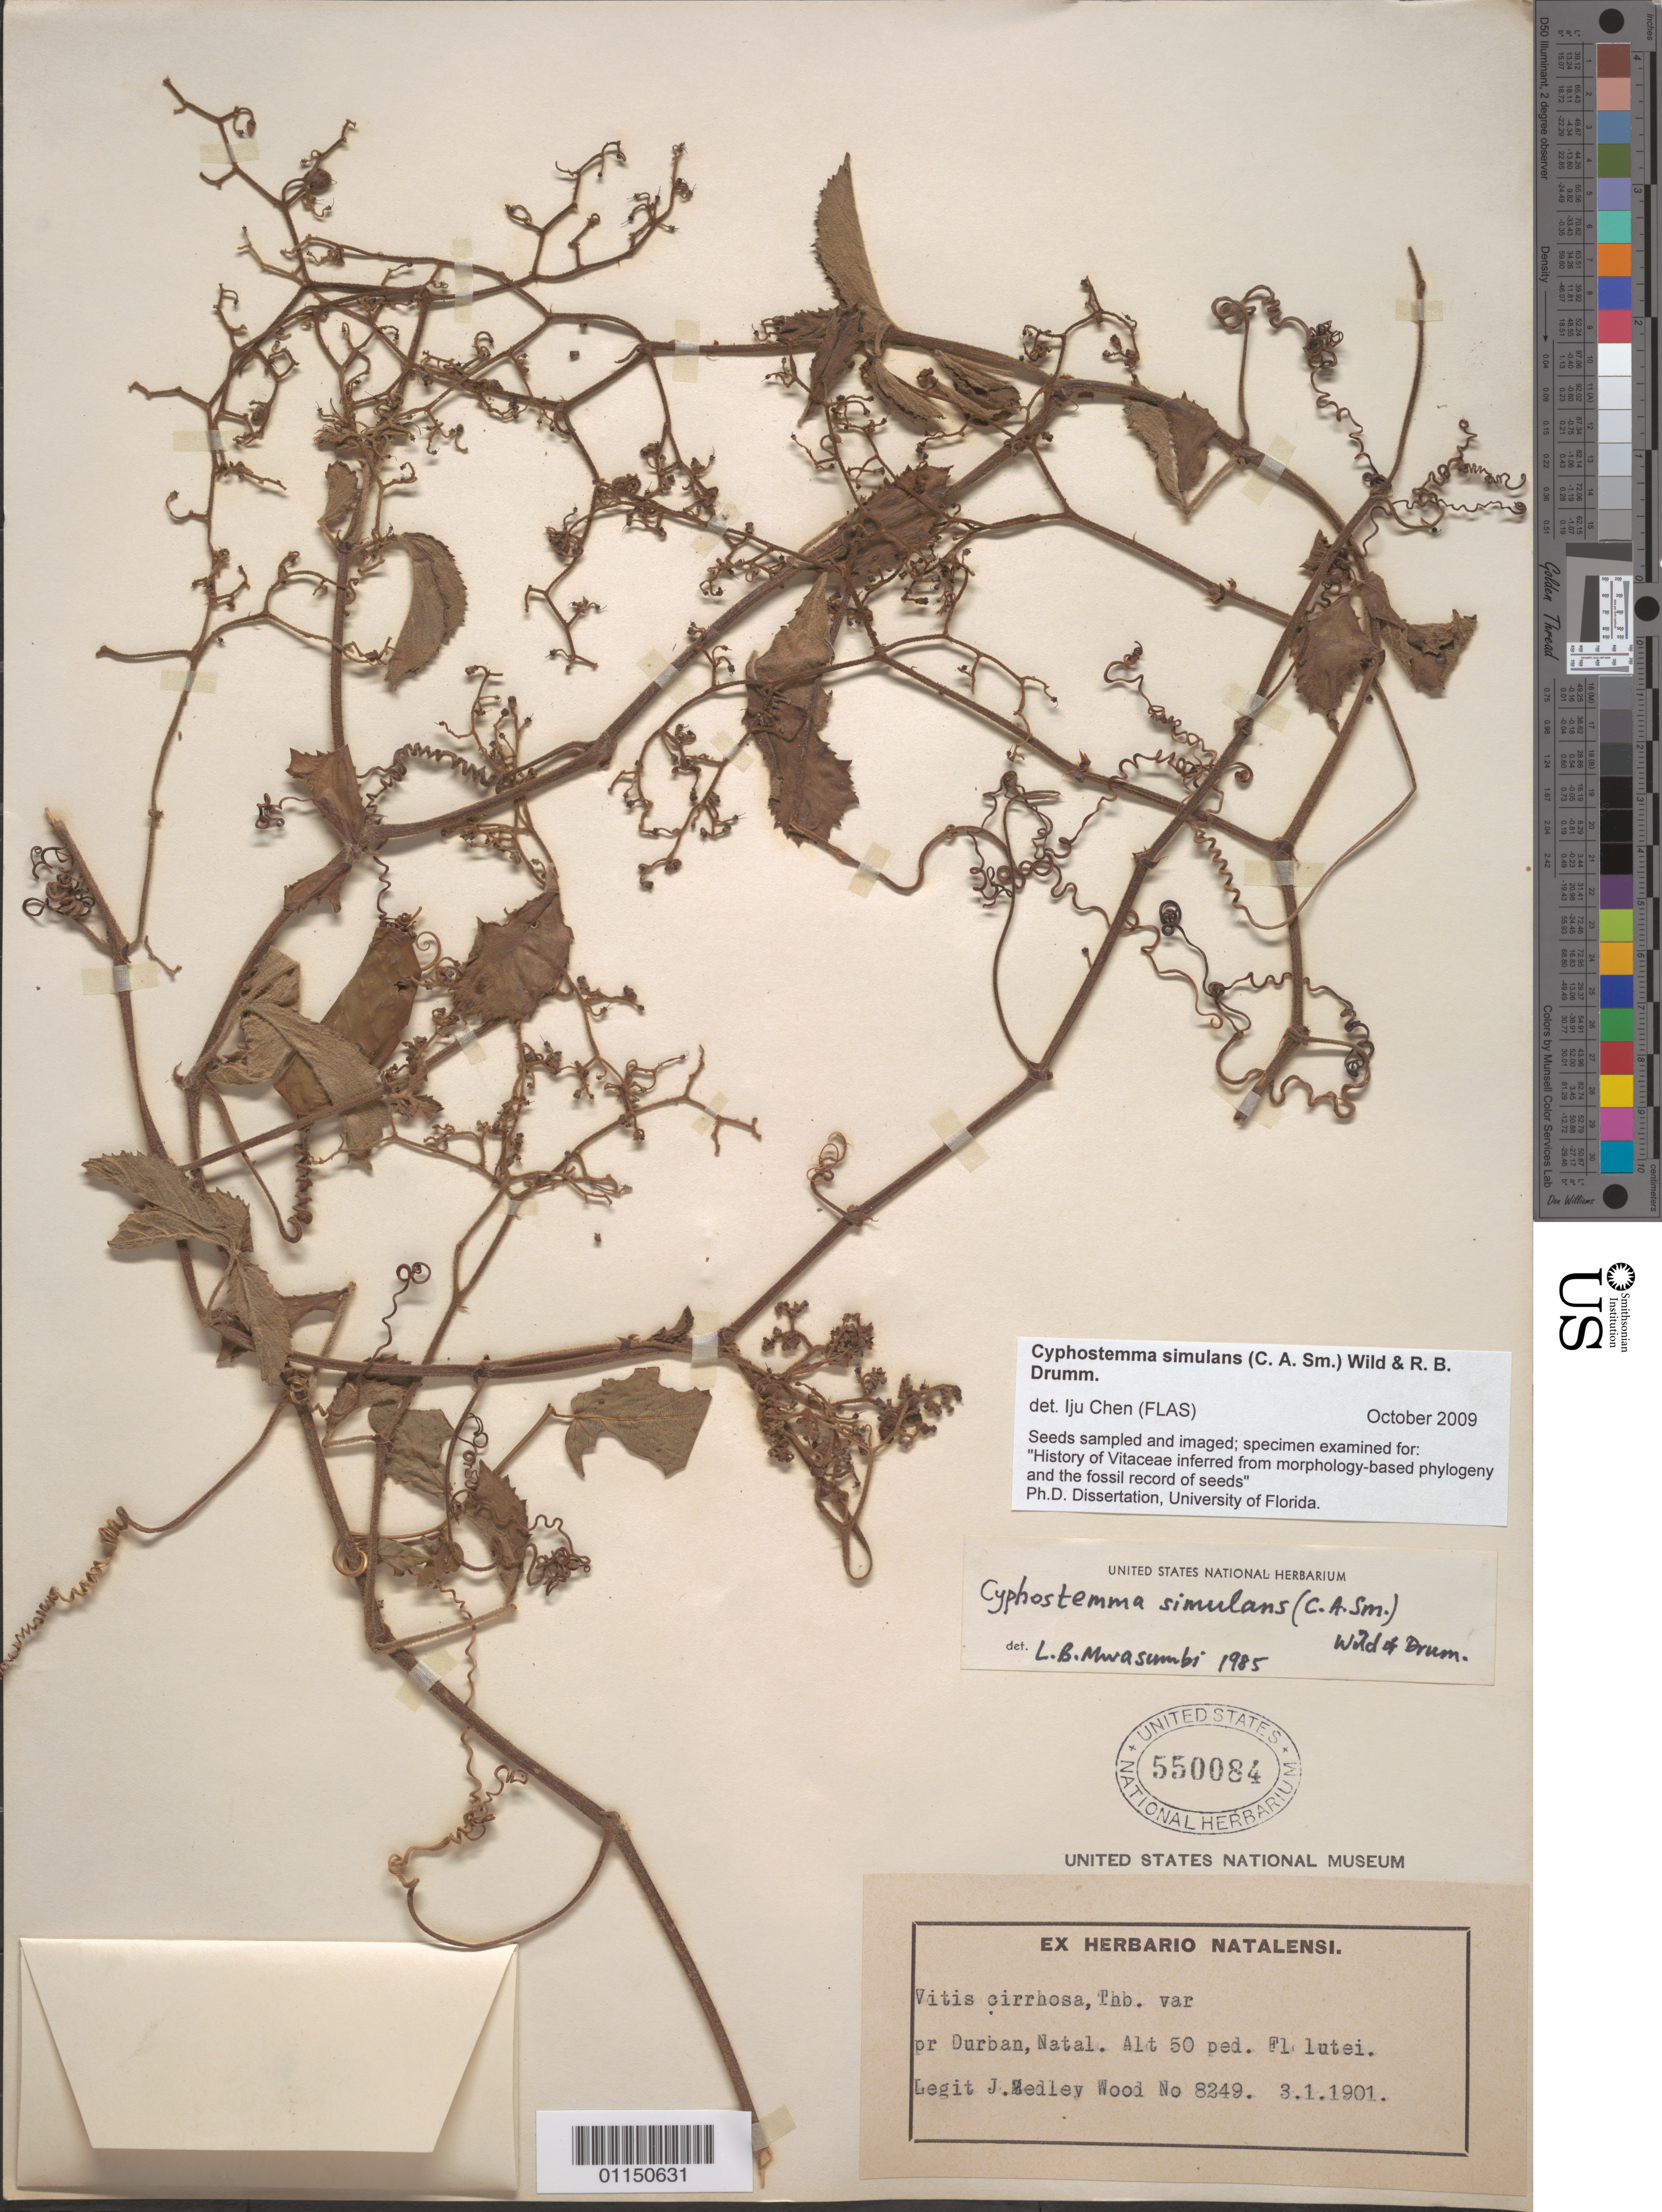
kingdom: Plantae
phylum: Tracheophyta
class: Magnoliopsida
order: Vitales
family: Vitaceae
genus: Cyphostemma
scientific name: Cyphostemma simulans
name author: (C.A. Sm.) Wild & R.B. Drumm.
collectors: J. M. Wood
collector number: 8249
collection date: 1901-01-03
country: South Africa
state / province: KwaZulu-Natal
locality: Pr Durban.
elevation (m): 15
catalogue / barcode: US 550084